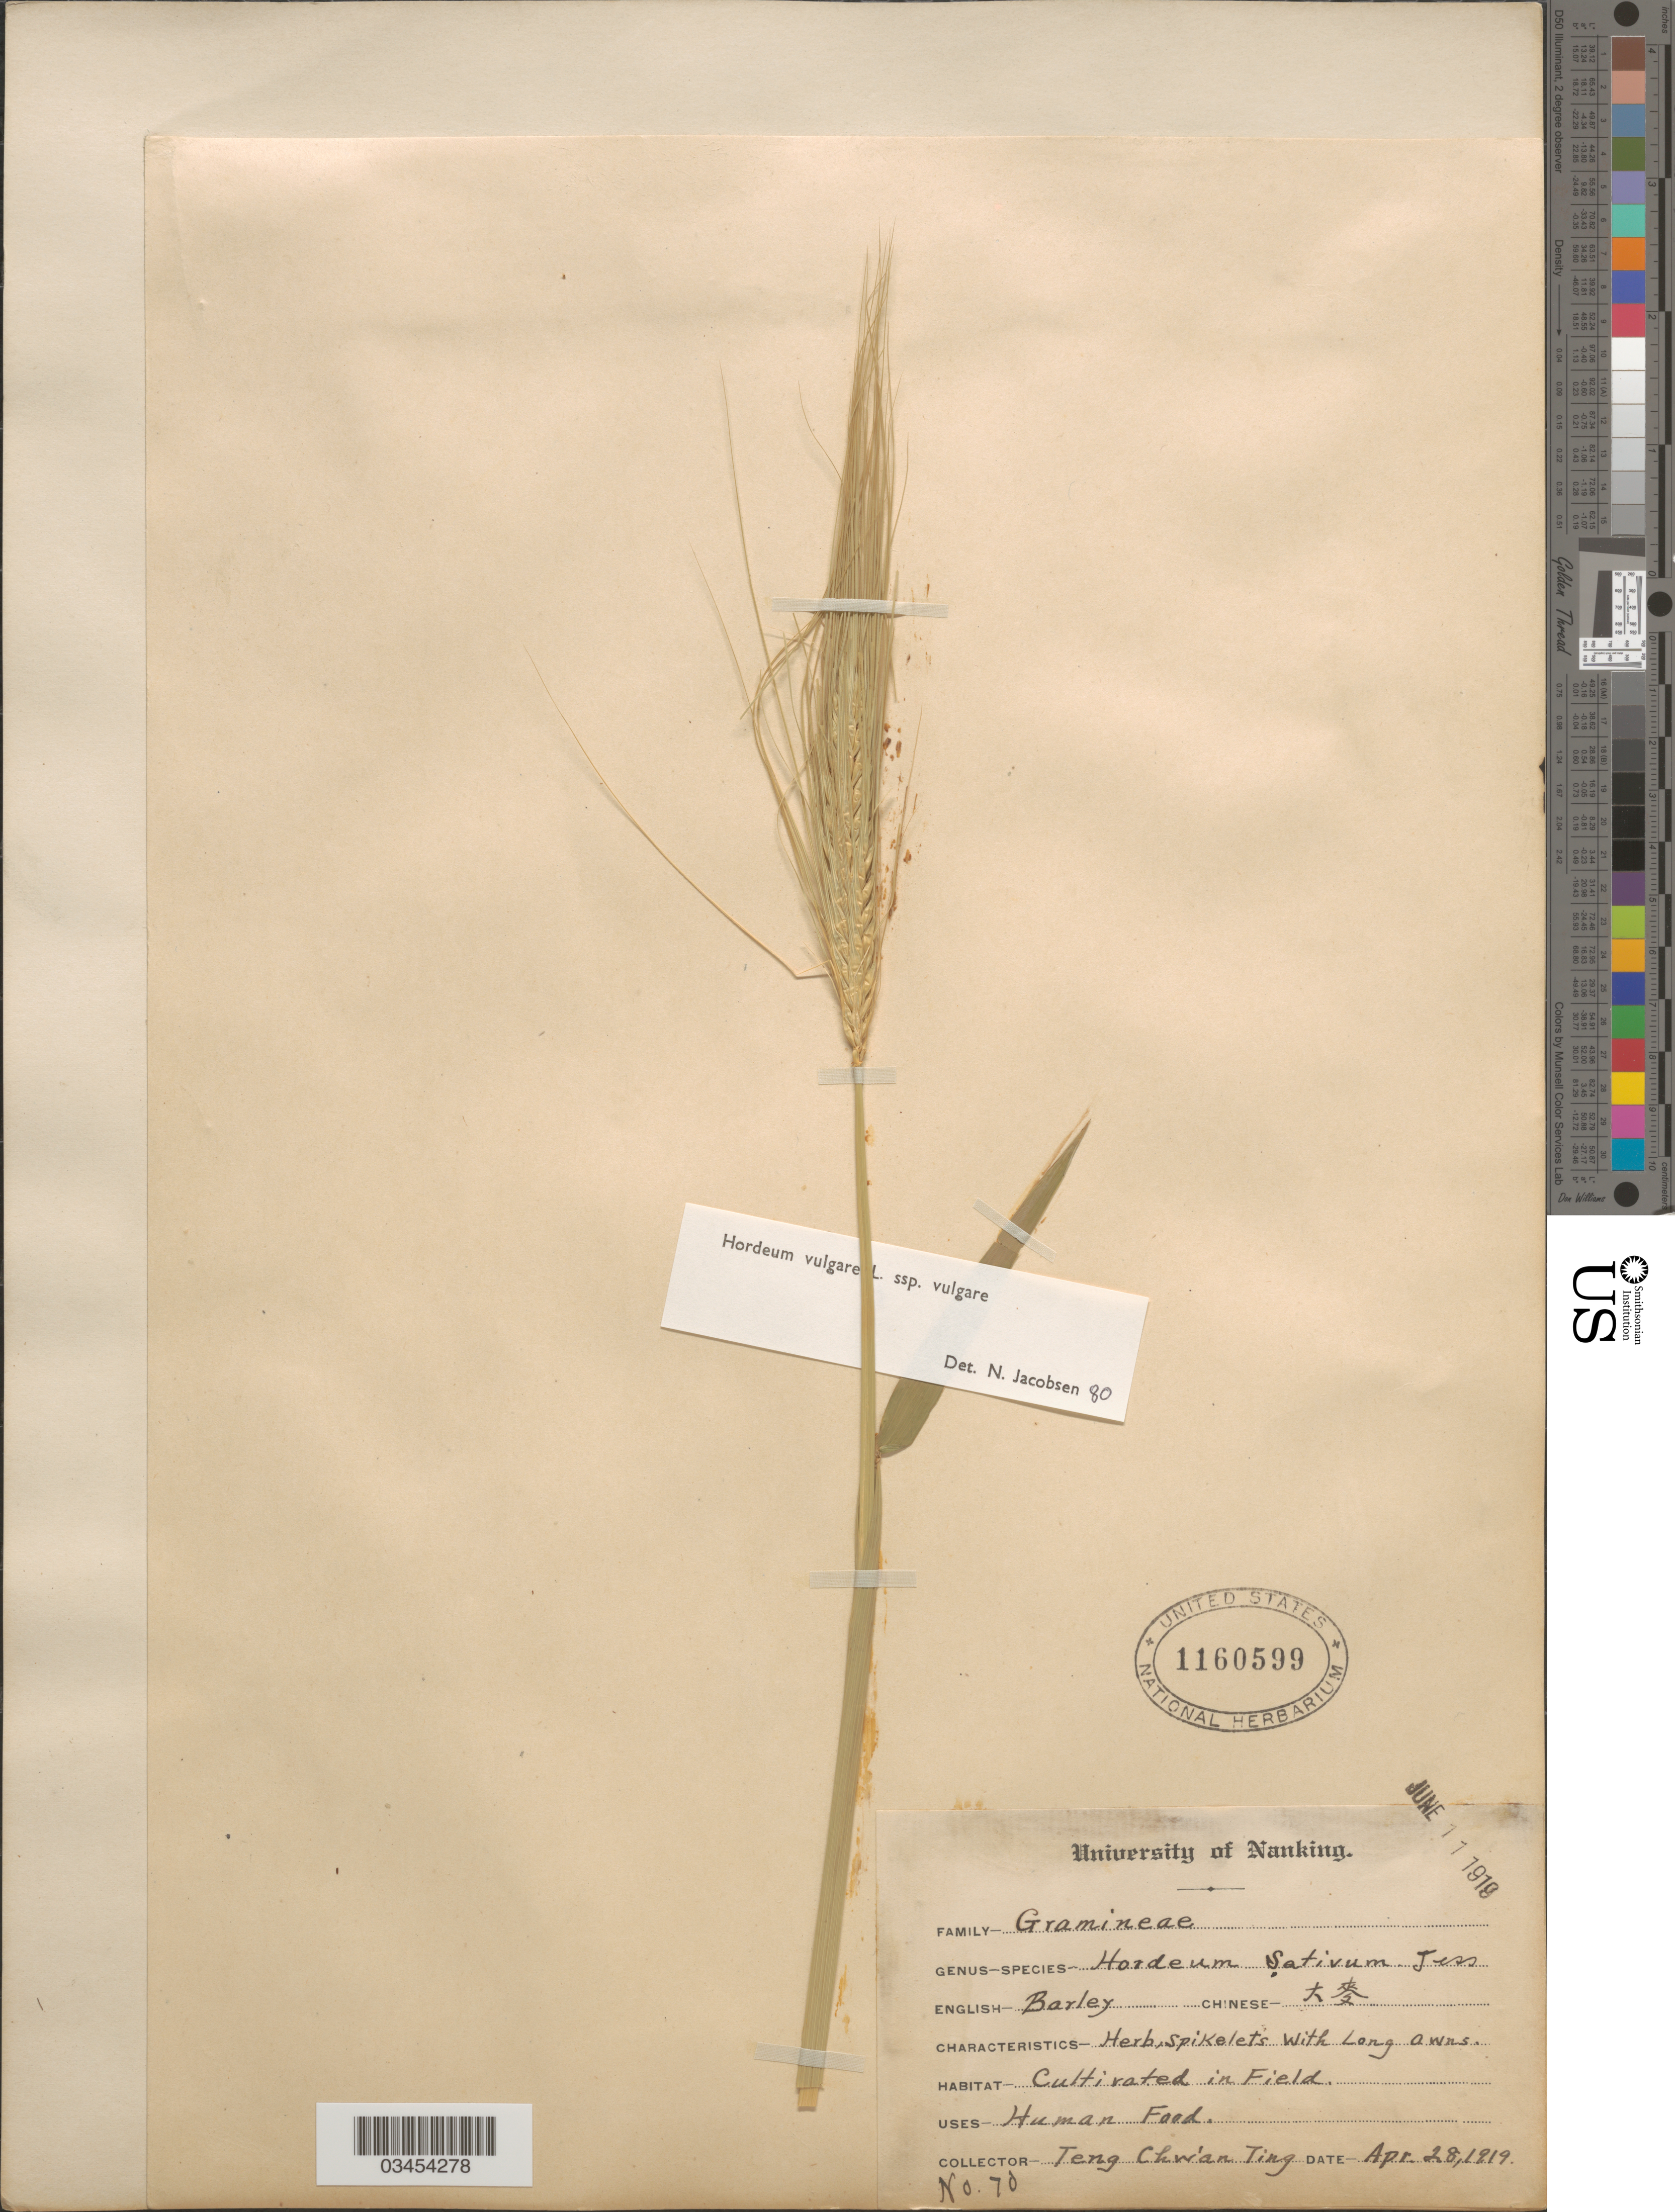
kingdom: Plantae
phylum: Tracheophyta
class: Liliopsida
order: Poales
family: Poaceae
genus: Hordeum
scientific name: Hordeum vulgare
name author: L.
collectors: T. Ting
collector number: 70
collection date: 1919-04-28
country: China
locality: Cultivated in Field.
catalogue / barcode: US 1160599